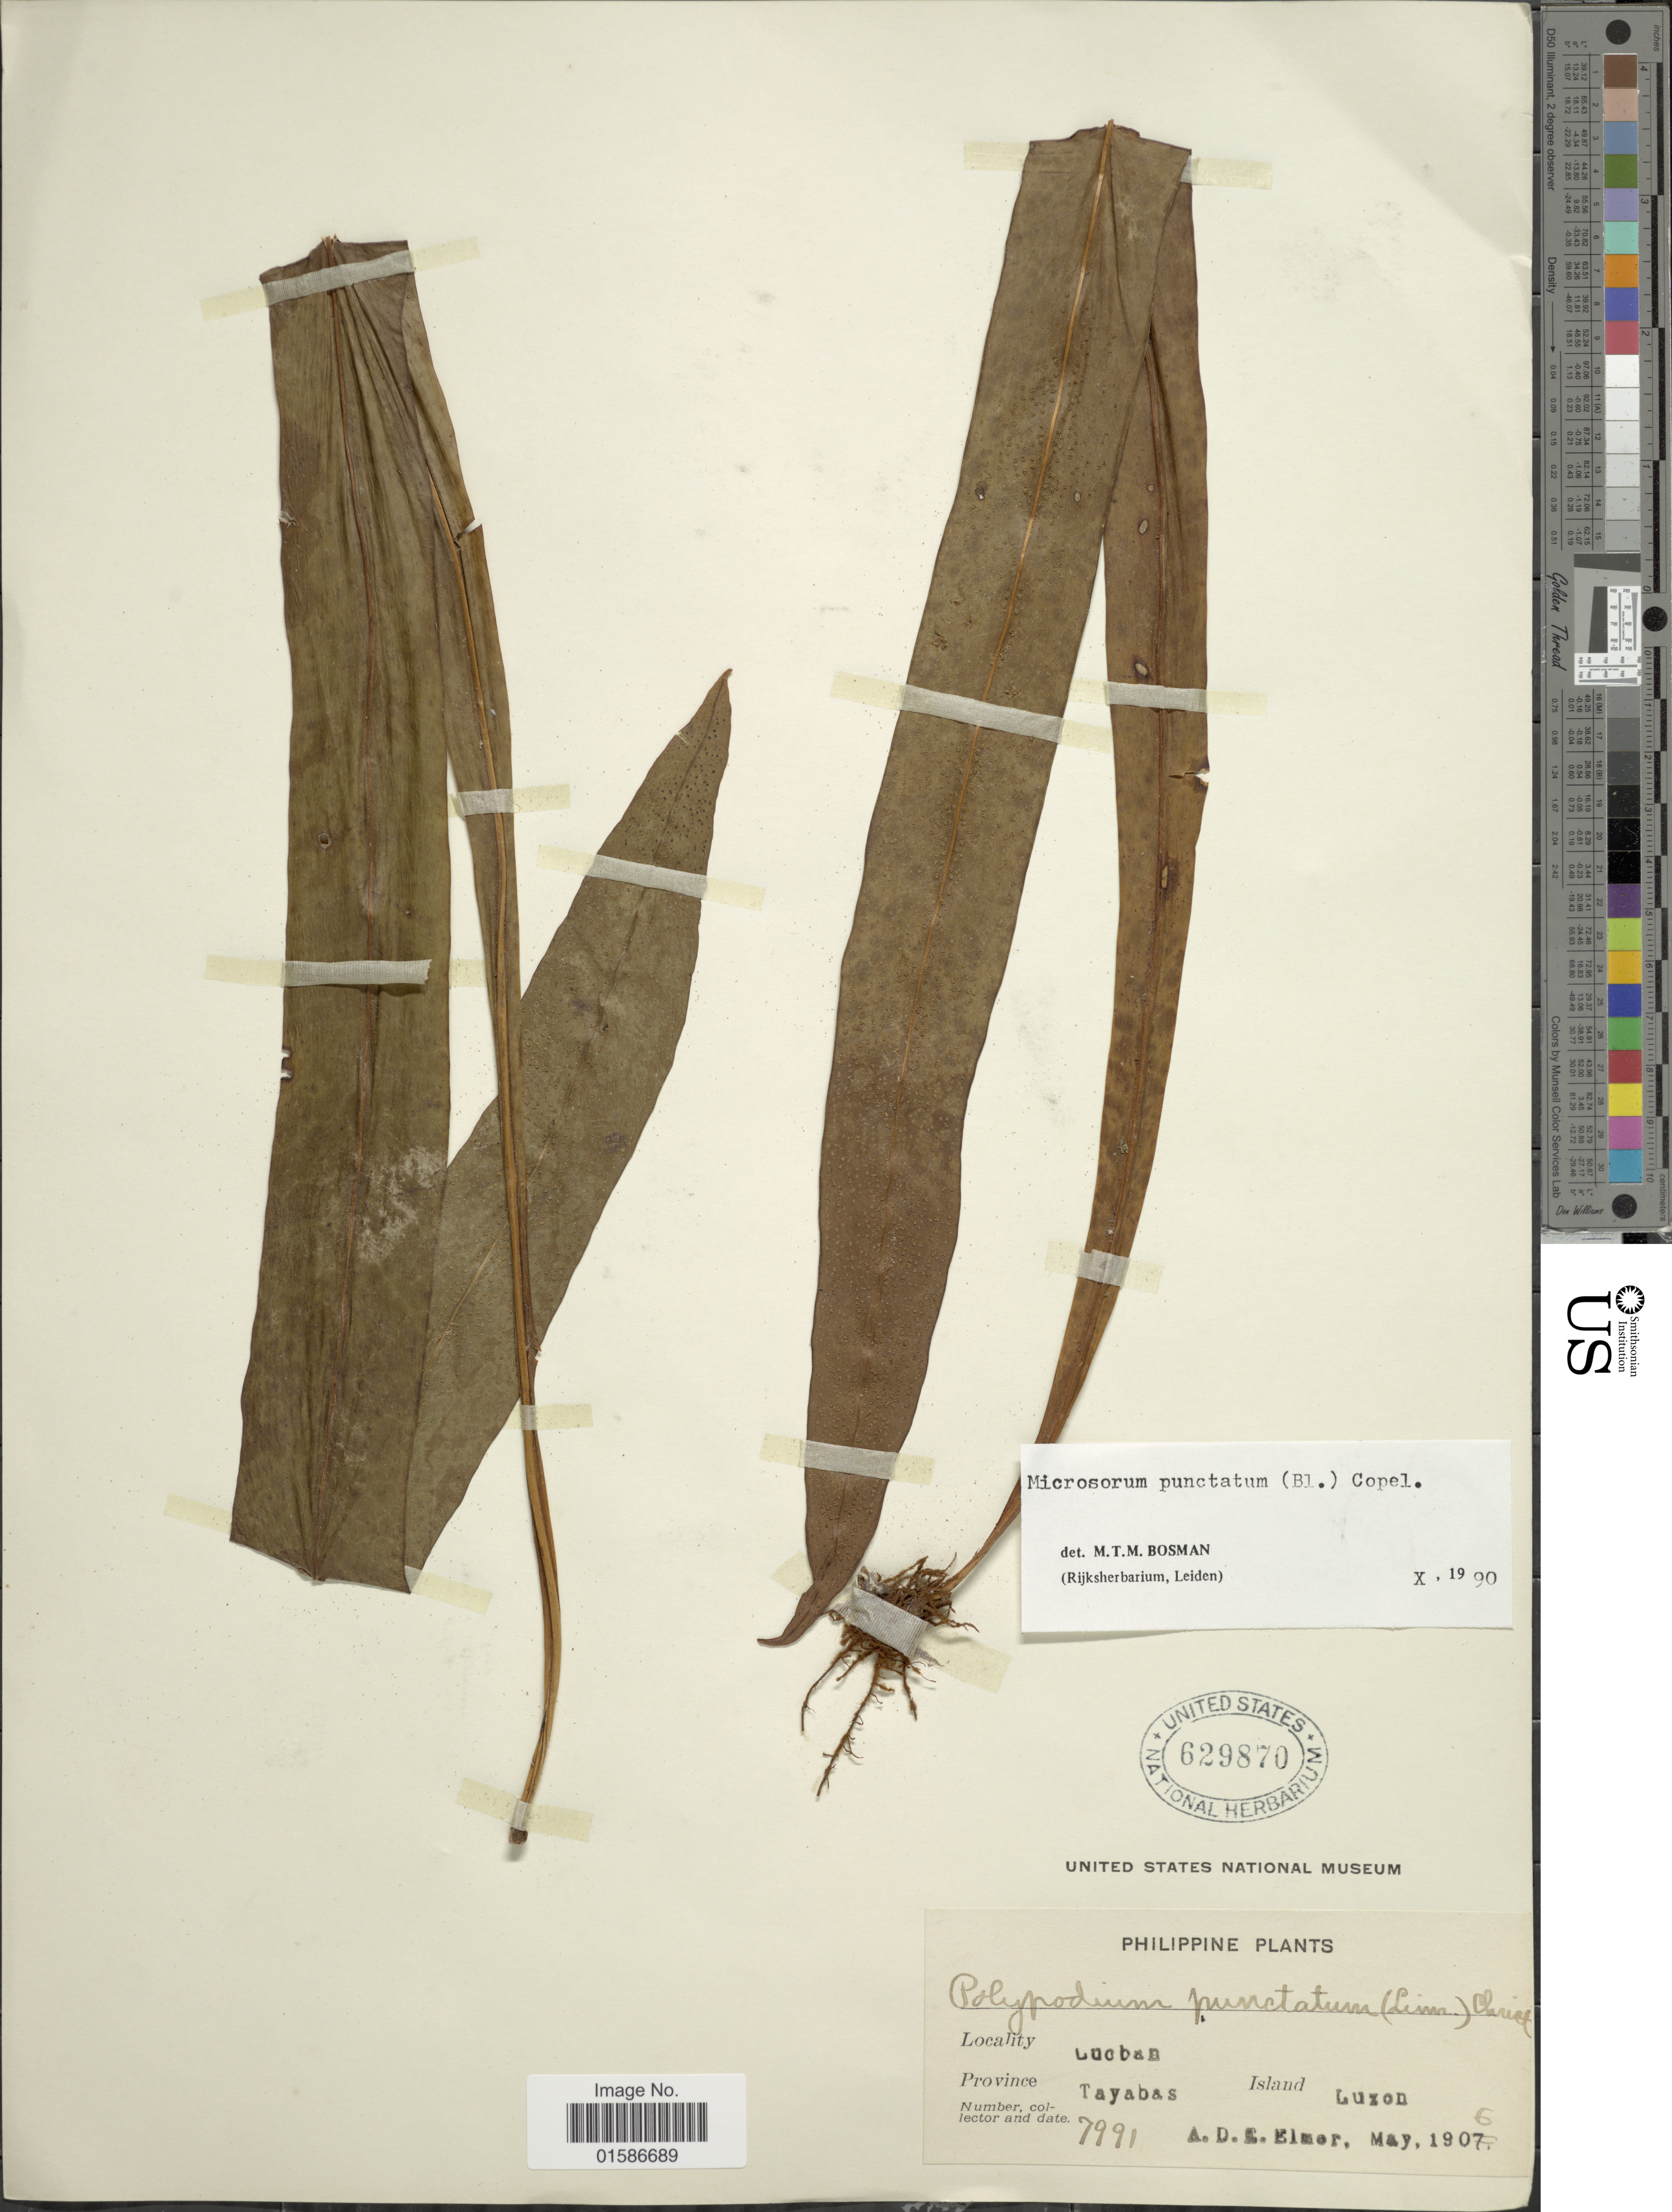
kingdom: Plantae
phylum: Tracheophyta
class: Polypodiopsida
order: Polypodiales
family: Polypodiaceae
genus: Microsorum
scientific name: Microsorum punctatum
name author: (L.) Copel.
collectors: A. D. E. Elmer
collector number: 7991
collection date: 1906-05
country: Philippines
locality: Lucban, Province Tayabas, Island Luzon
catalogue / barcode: US 629870